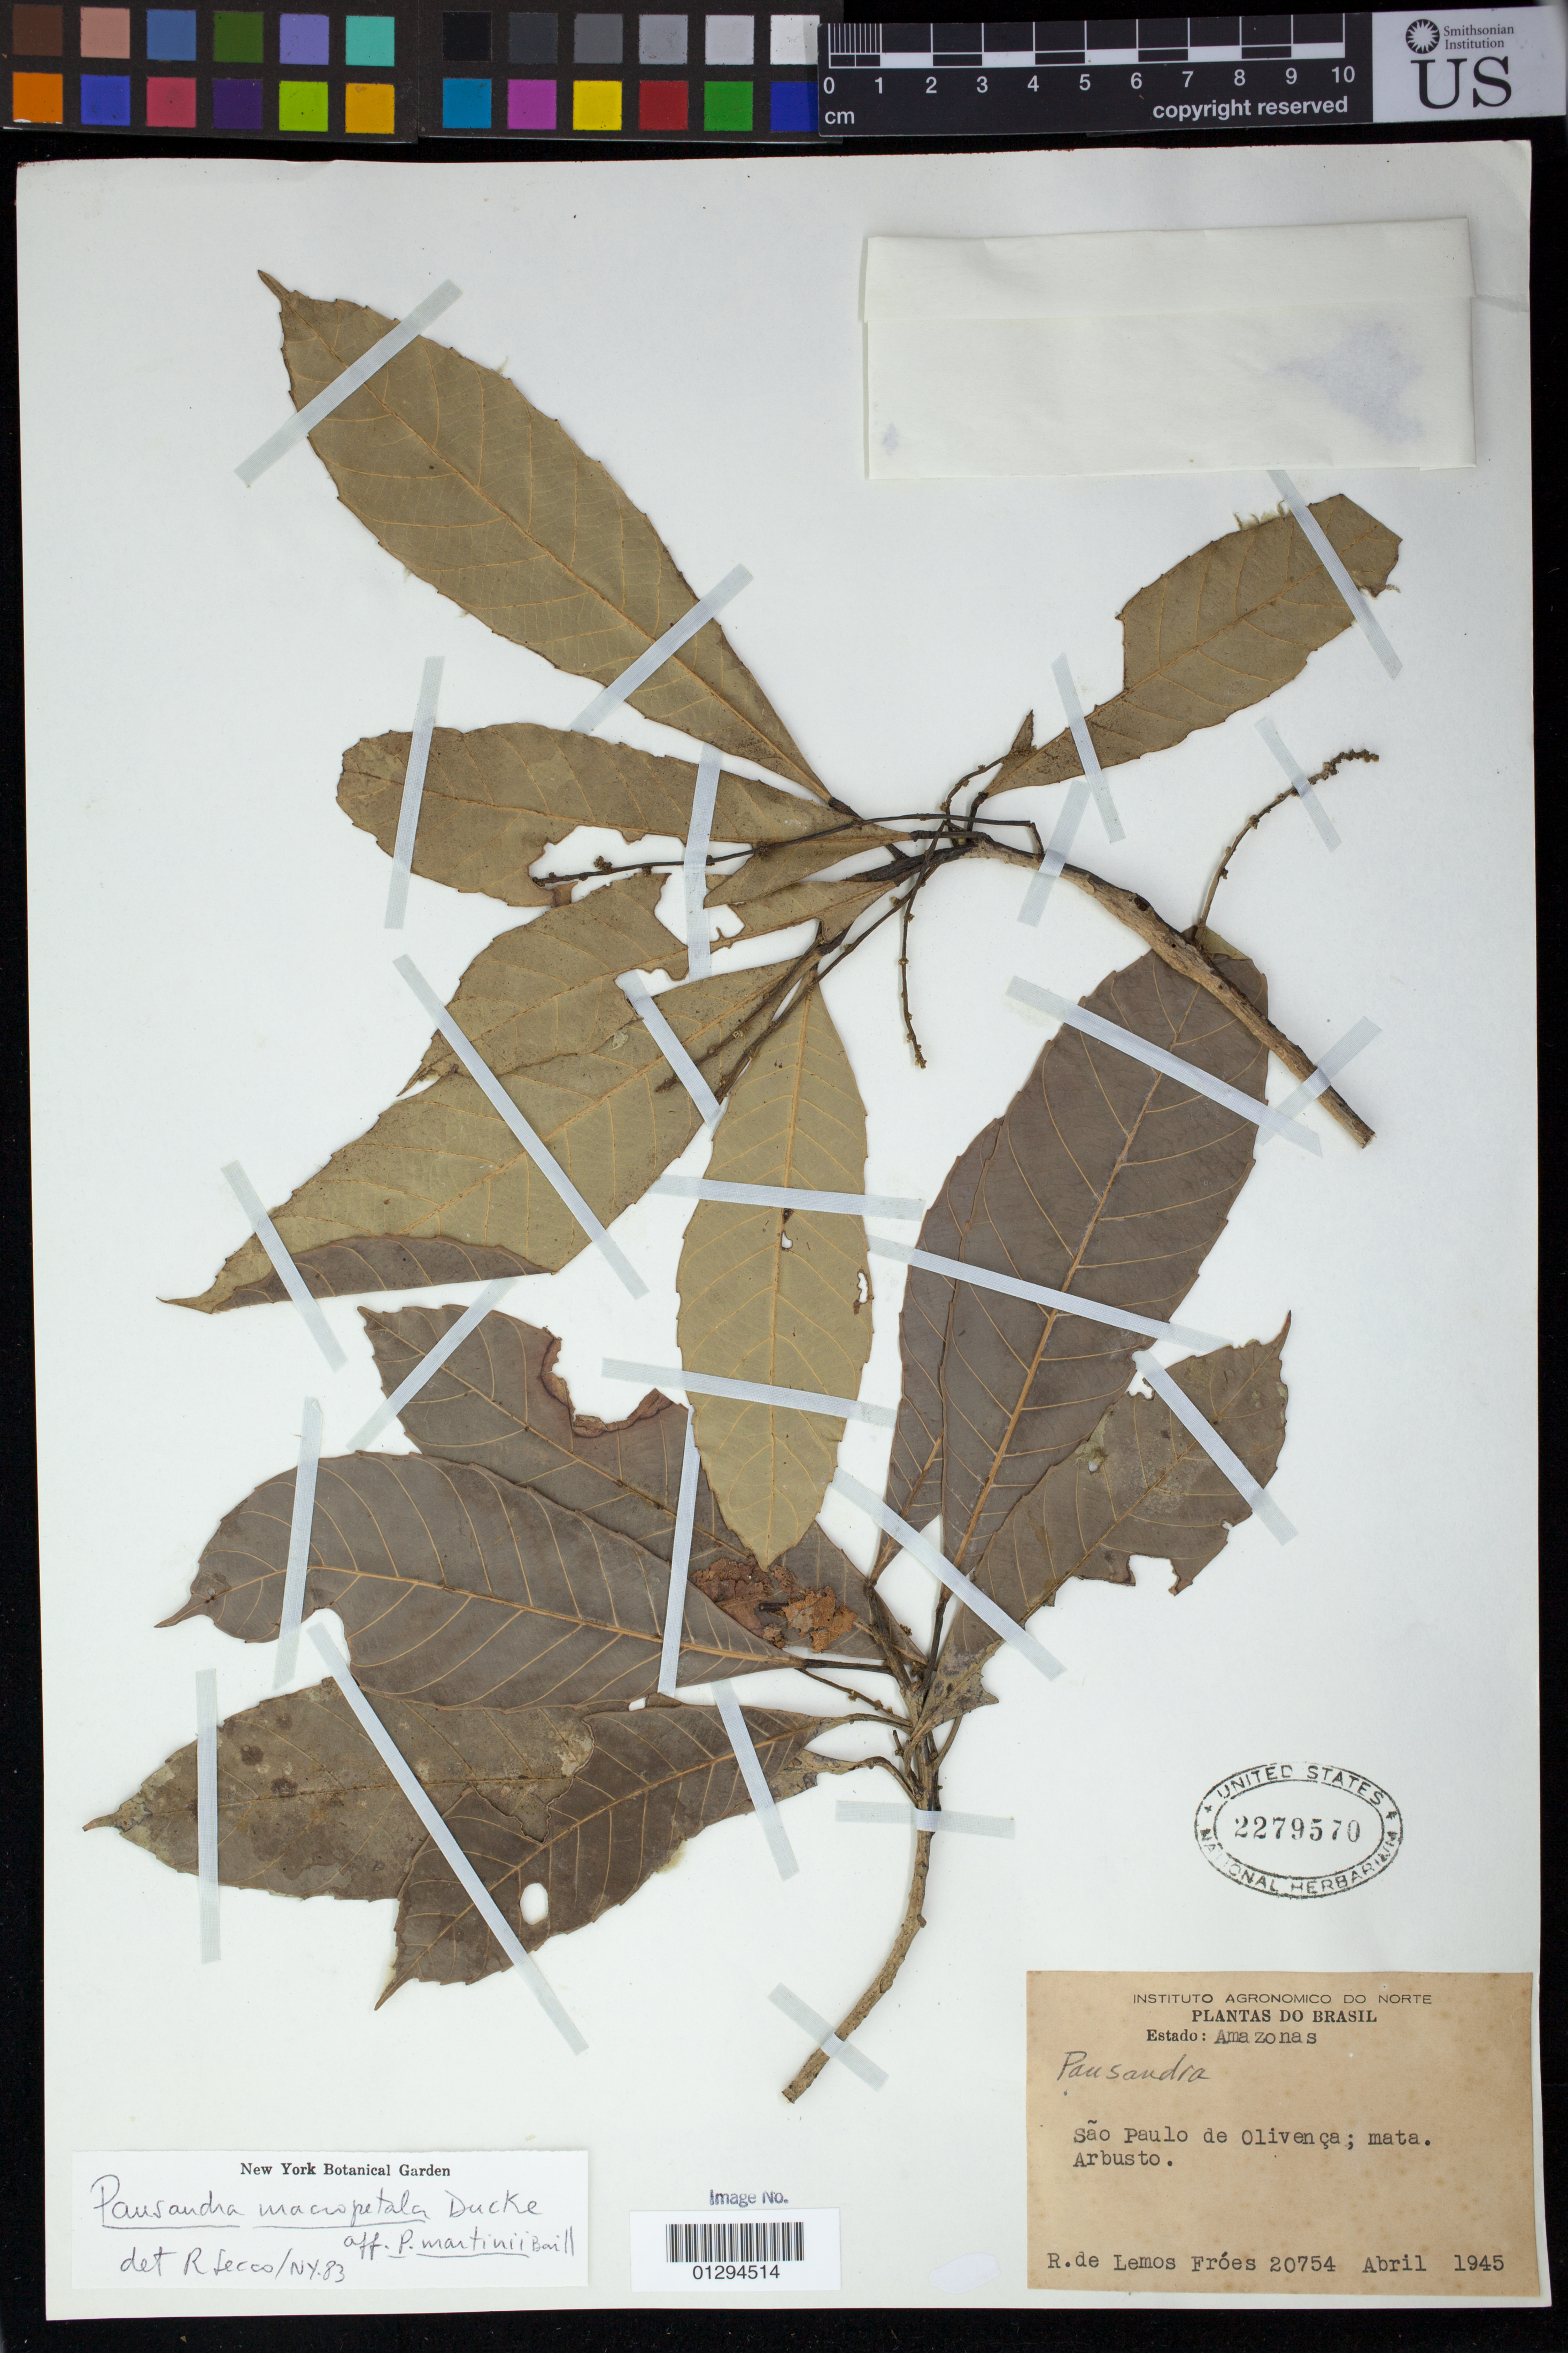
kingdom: Plantae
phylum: Tracheophyta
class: Magnoliopsida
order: Malpighiales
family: Euphorbiaceae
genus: Pausandra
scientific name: Pausandra macropetala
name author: Ducke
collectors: R. L. Fróes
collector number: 20754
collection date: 1945-04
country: Brazil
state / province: Amazônas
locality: Sao Paulo de Olivenca.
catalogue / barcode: US 2279570